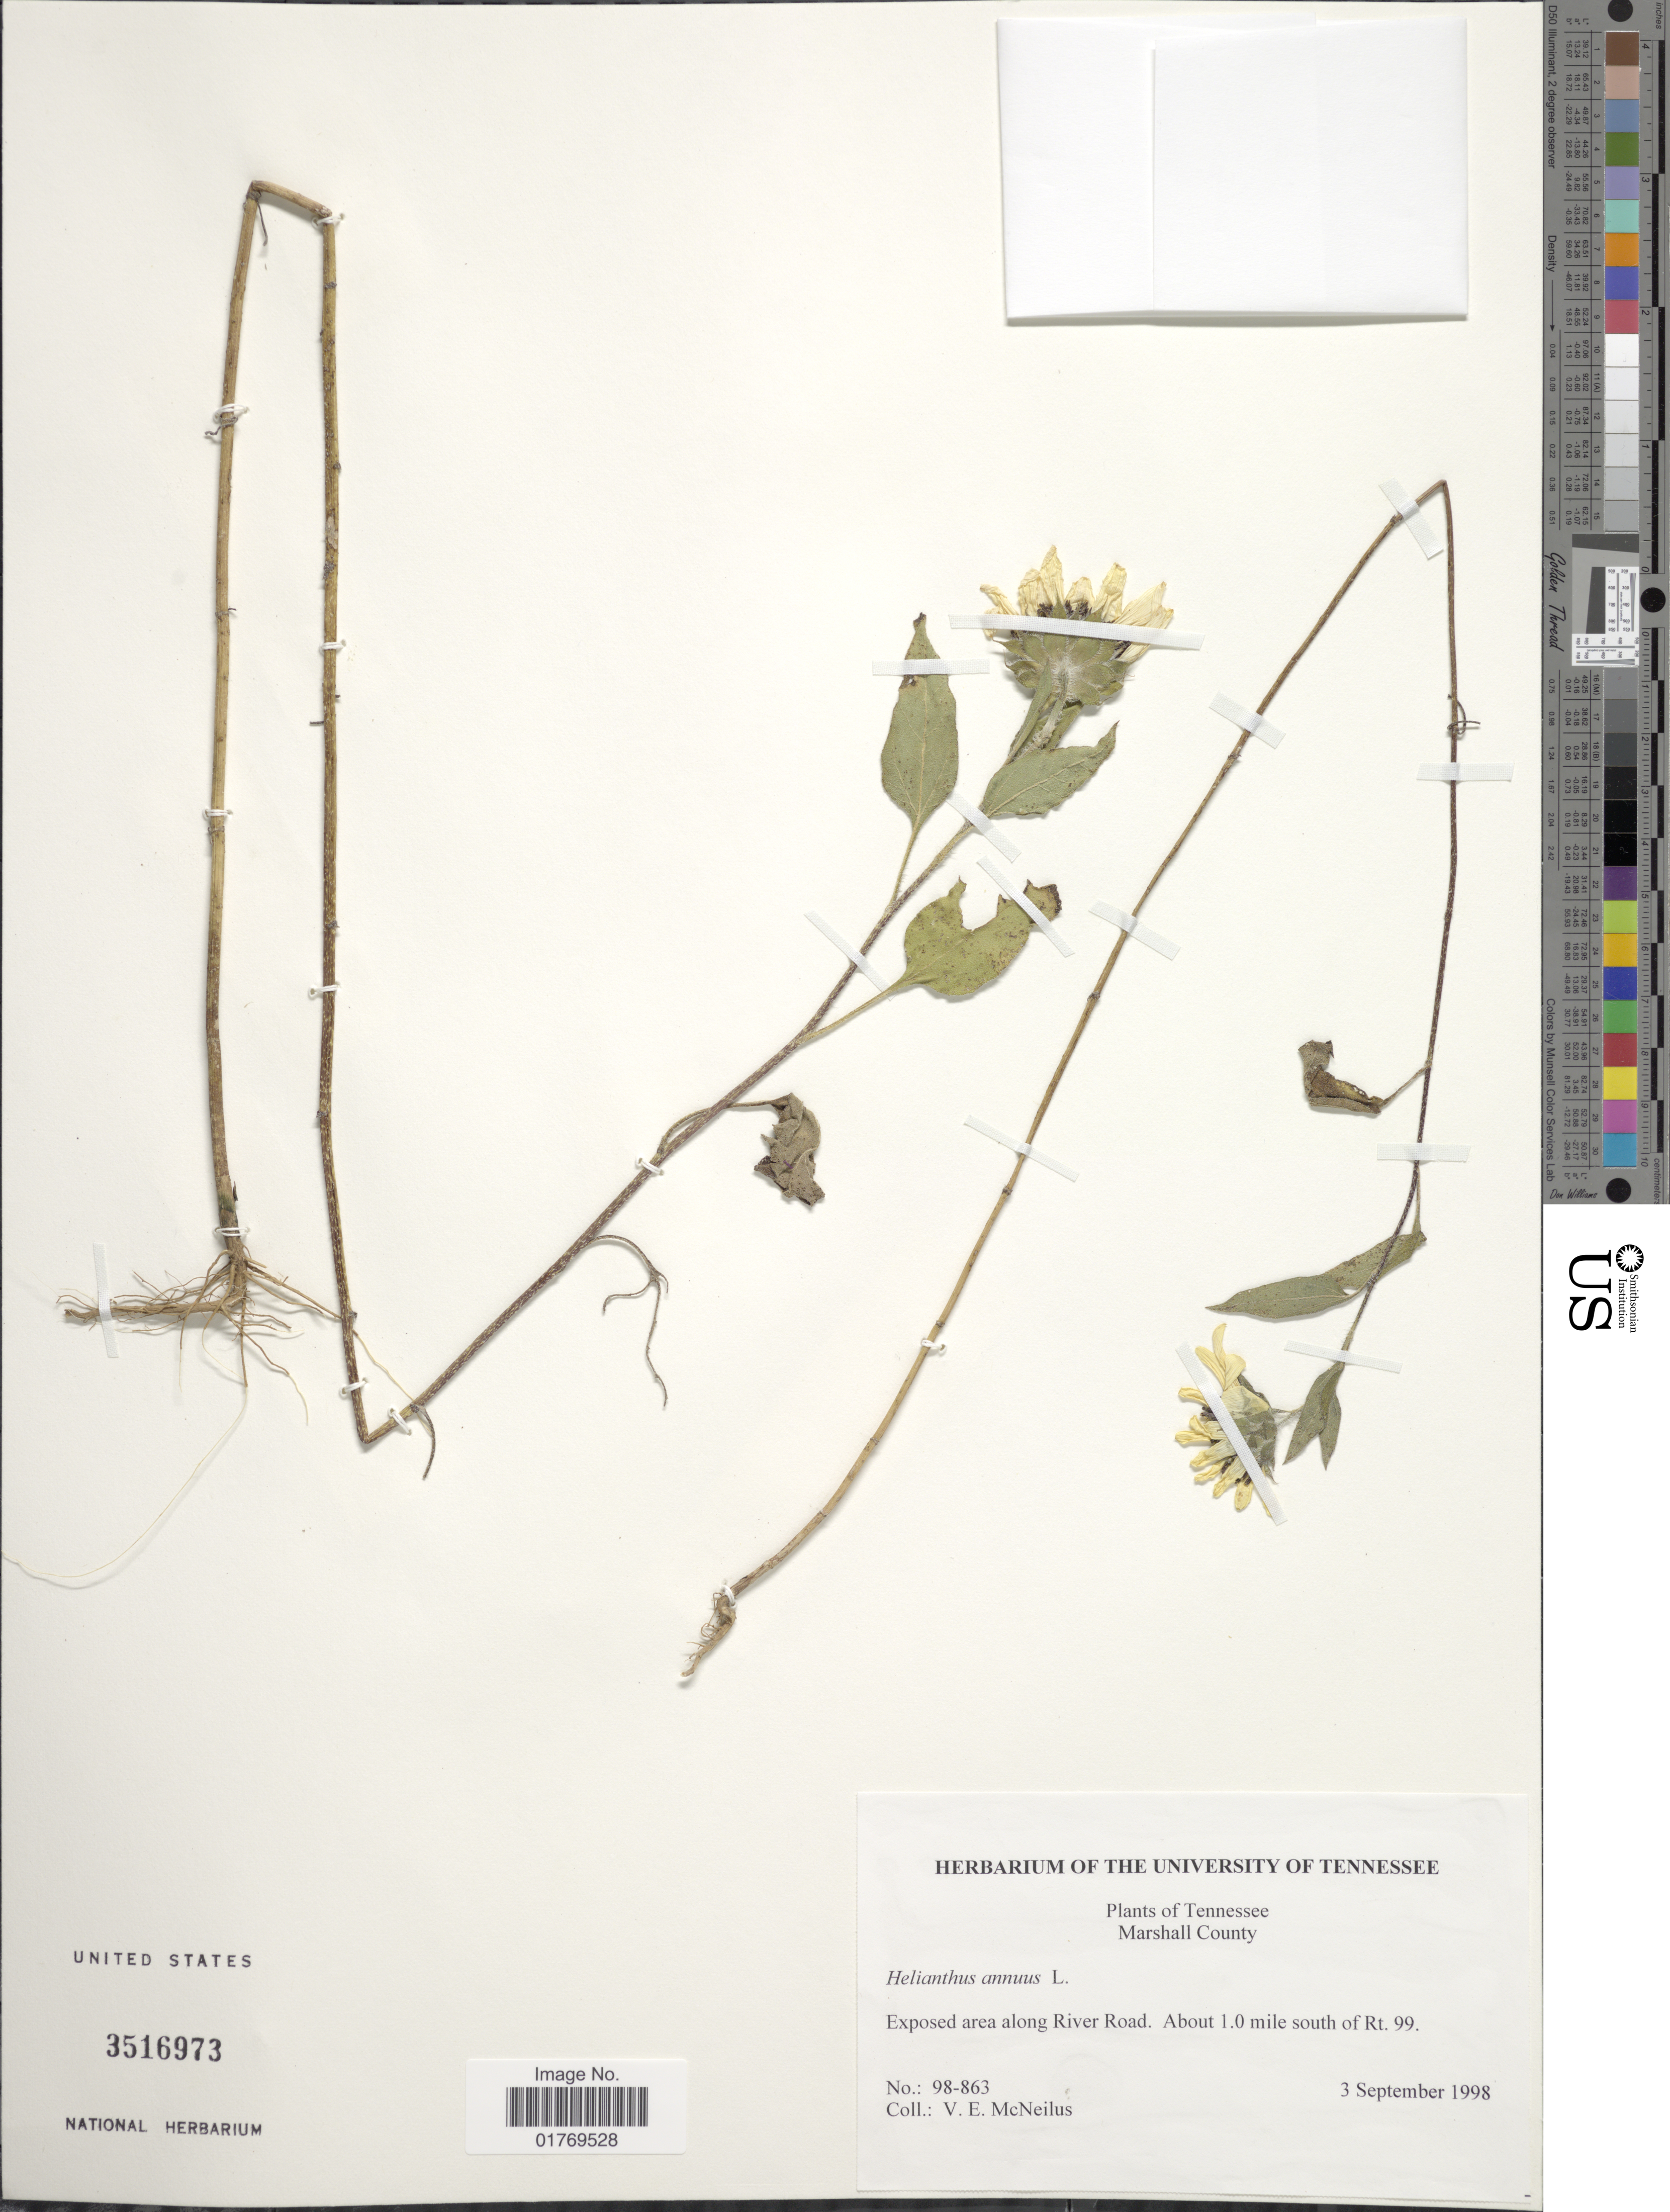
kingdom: Plantae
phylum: Tracheophyta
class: Magnoliopsida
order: Asterales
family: Asteraceae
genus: Helianthus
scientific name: Helianthus annuus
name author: L.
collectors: V. Mcneilus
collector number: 98-863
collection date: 1998-09-03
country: United States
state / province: Tennessee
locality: Marshall County. Exposed area along River Road. About 1.0 mile south of Rt. 99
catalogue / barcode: US 3516973